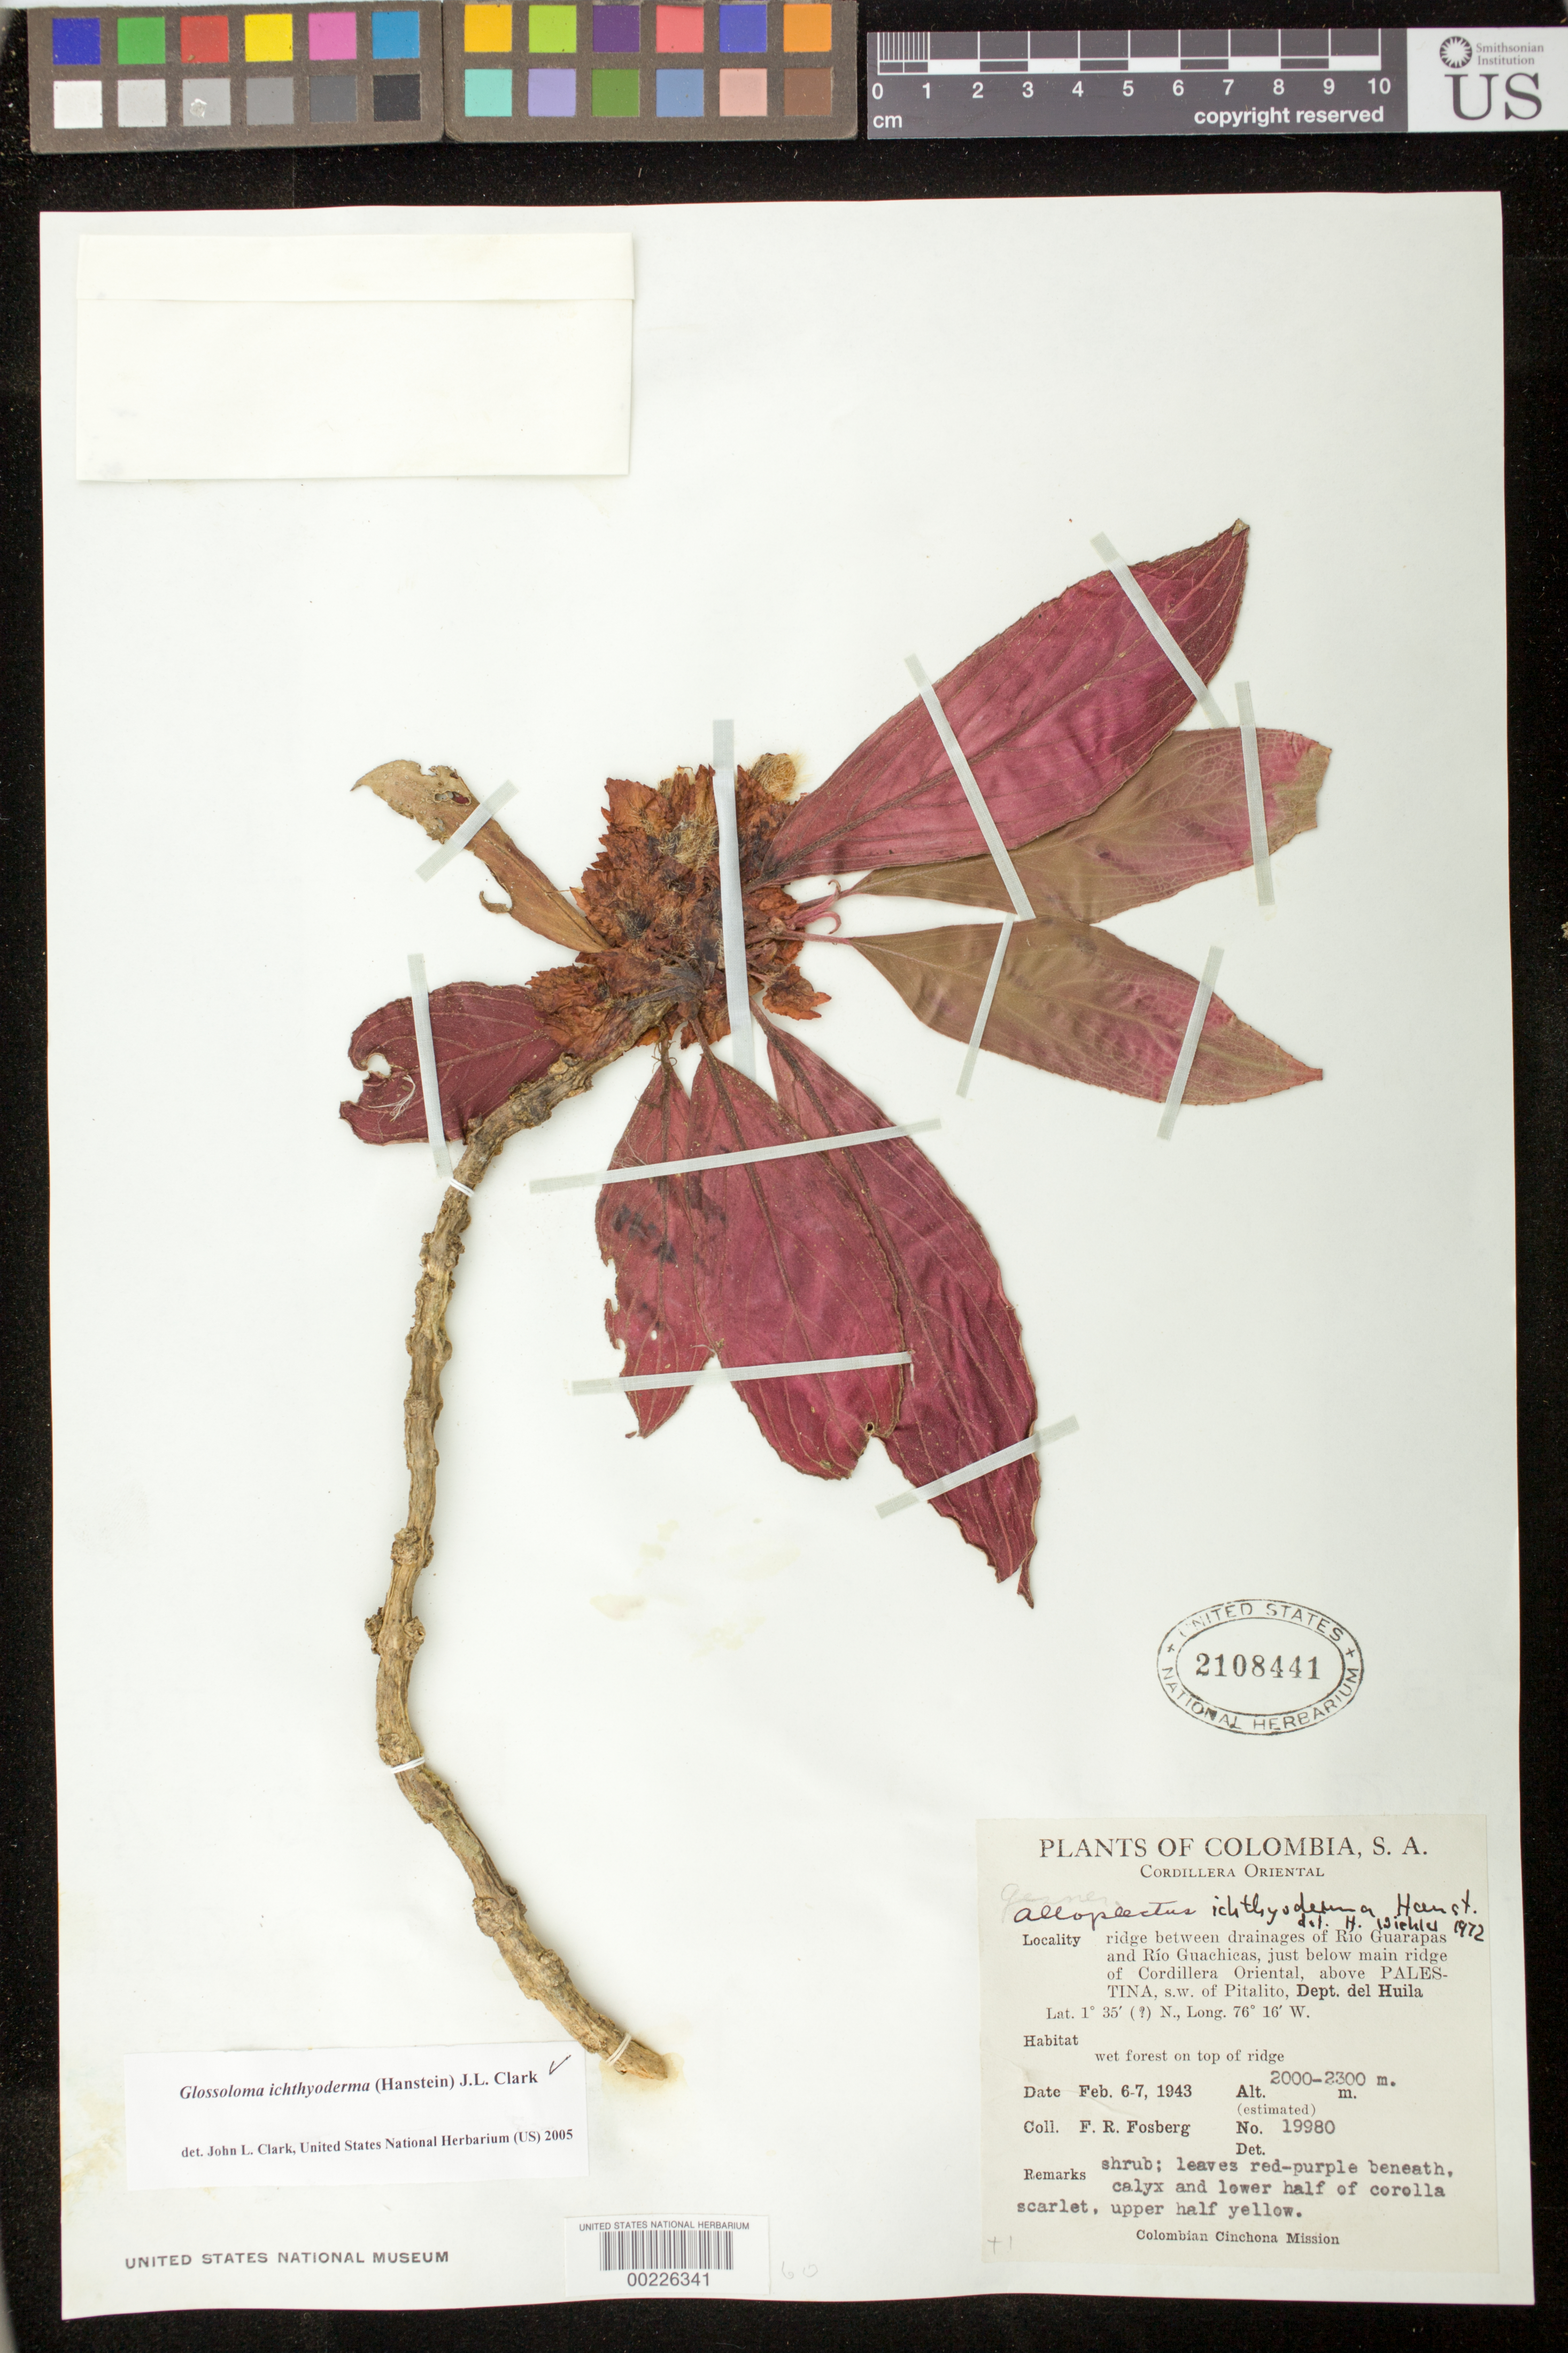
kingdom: Plantae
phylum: Tracheophyta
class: Magnoliopsida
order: Lamiales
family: Gesneriaceae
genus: Glossoloma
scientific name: Glossoloma ichthyoderma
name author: (Hanst.) J.L. Clark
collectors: F. R. Fosberg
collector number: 19980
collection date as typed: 6-7 Feb 1943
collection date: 1943-02-06/1943-02-07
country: Colombia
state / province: Huila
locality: Cordillera Oriental, ridge between drainages of Rios Guarapas & Guachicas, just below main ridge of Cord Or, above Palestina, ..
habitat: Wet forest on top of ridge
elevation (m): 2000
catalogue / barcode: US 2108441